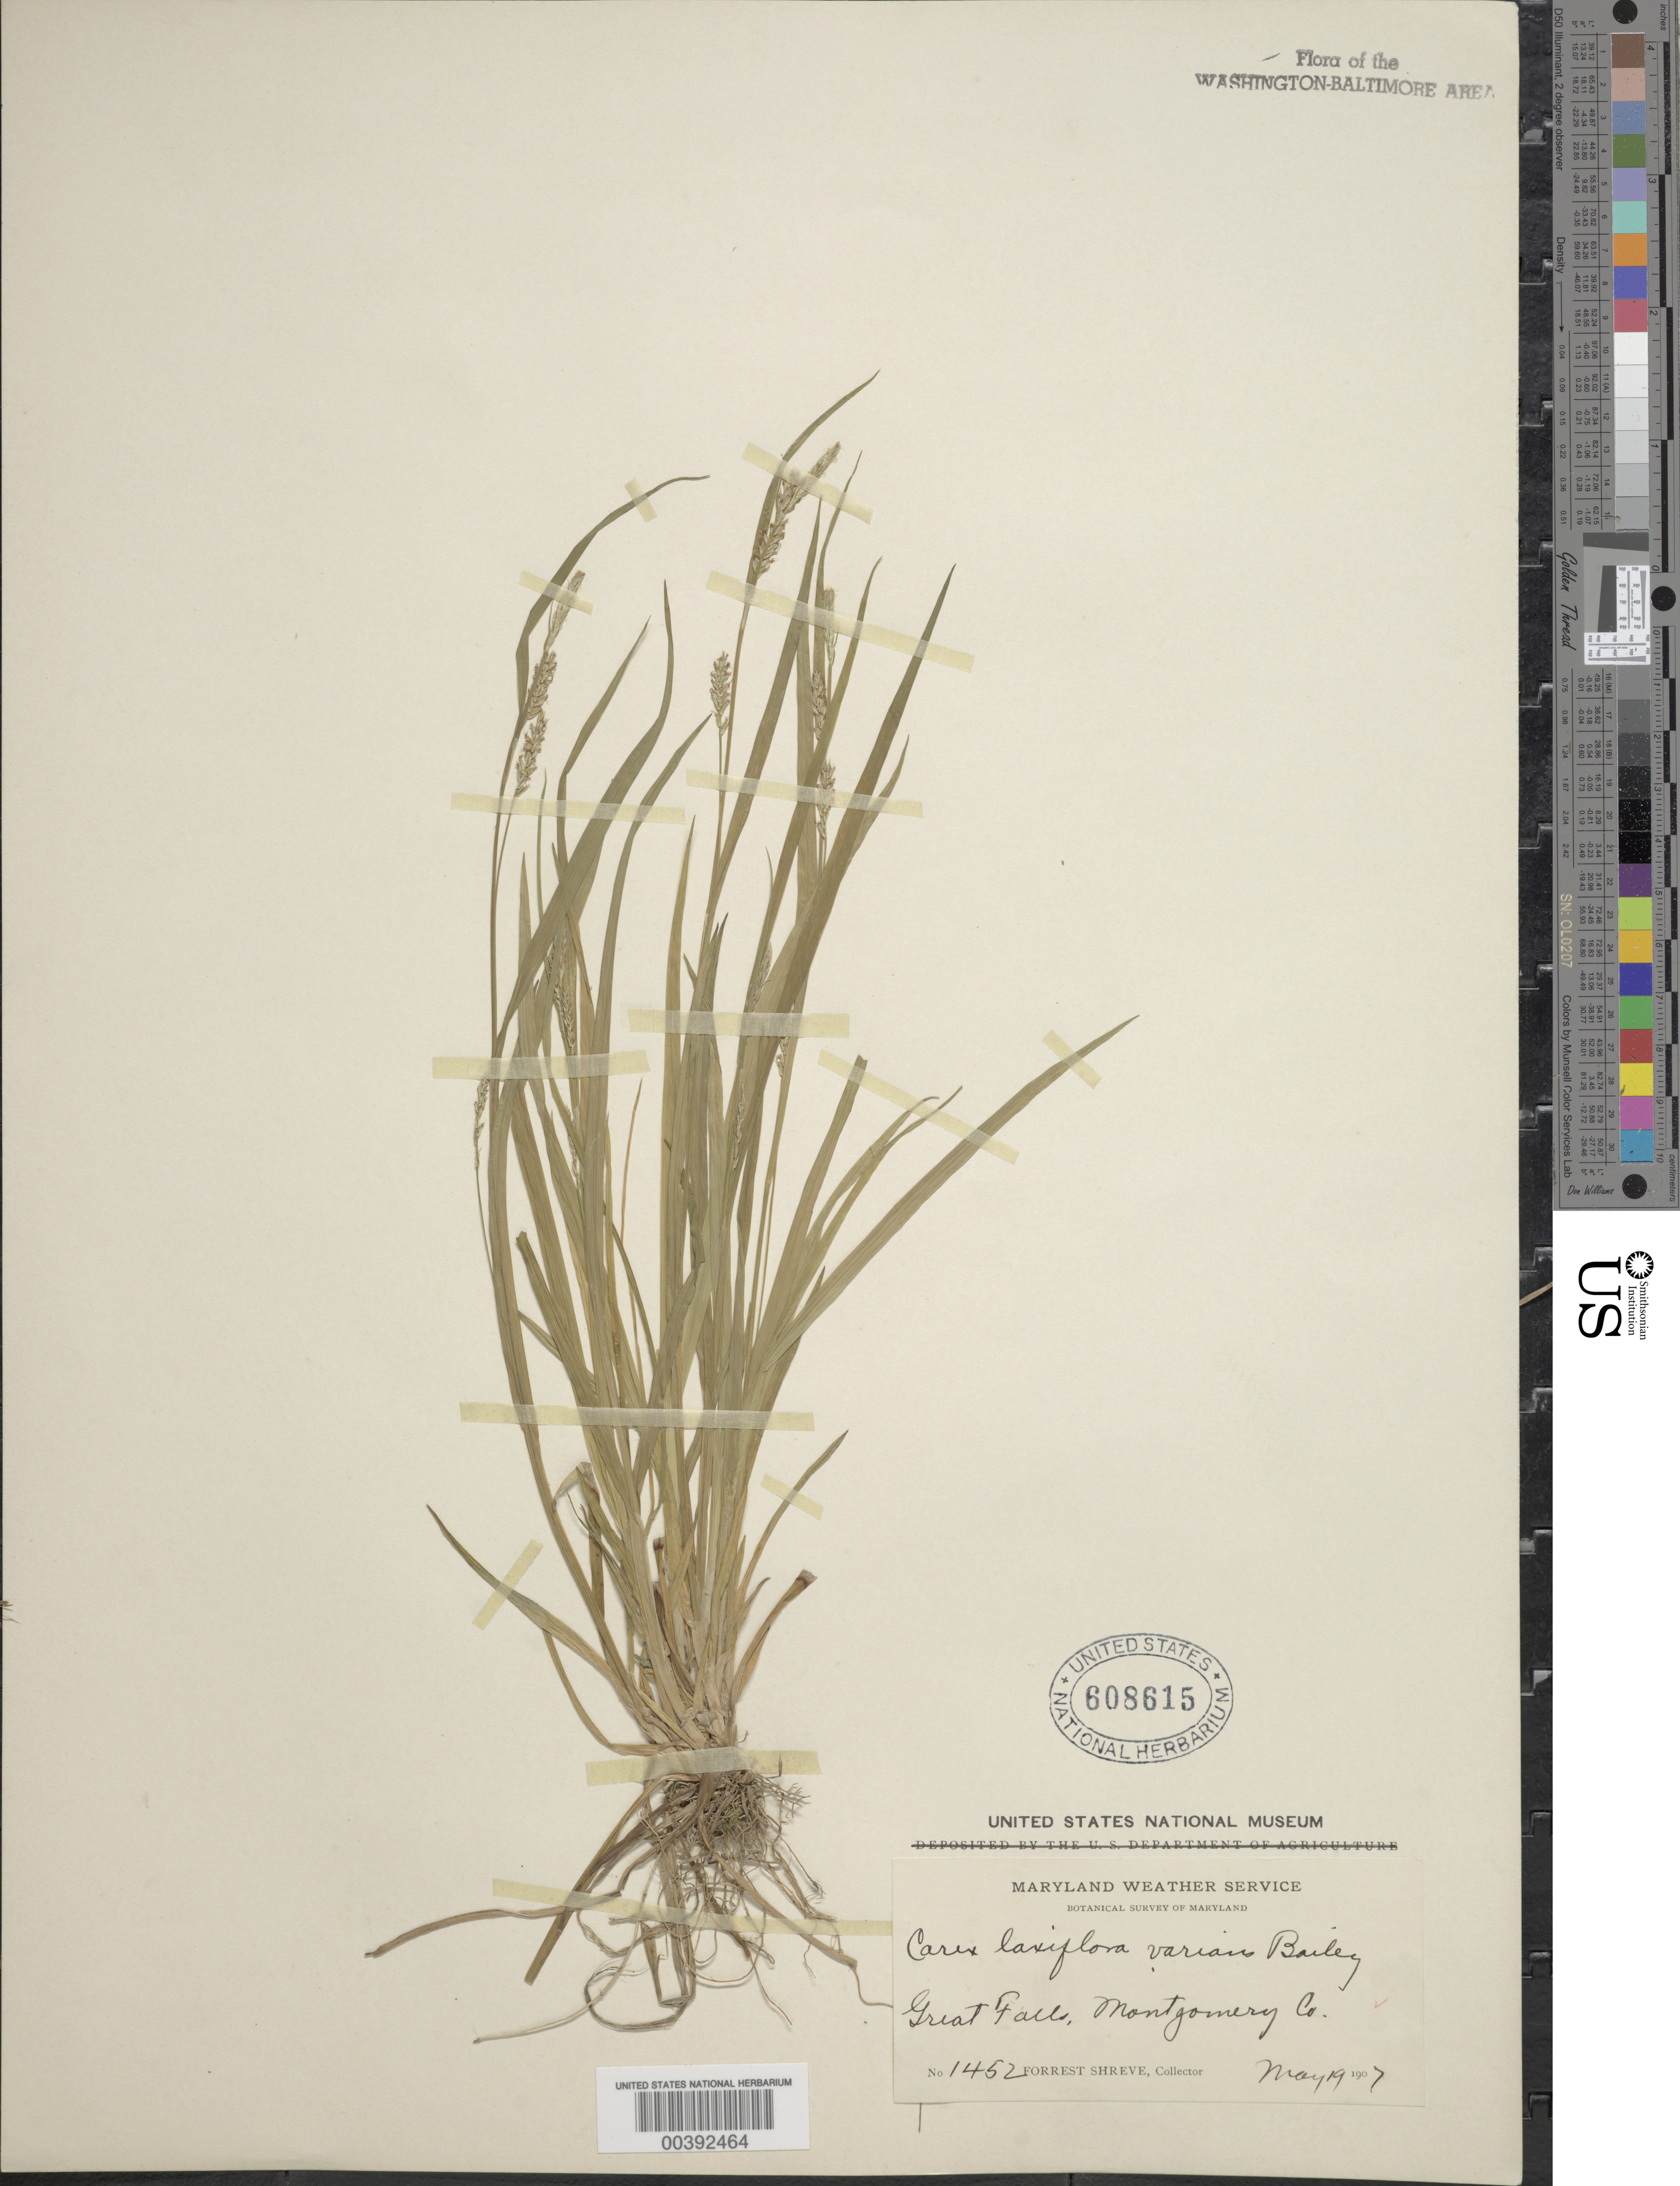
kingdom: Plantae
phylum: Tracheophyta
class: Liliopsida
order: Poales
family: Cyperaceae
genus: Carex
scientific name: Carex gracilescens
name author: Steud.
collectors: F. Shreve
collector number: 1452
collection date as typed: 19 May 1907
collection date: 1907-05-19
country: United States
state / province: Maryland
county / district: Montgomery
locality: Great Falls C. & O. Canal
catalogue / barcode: US 608615